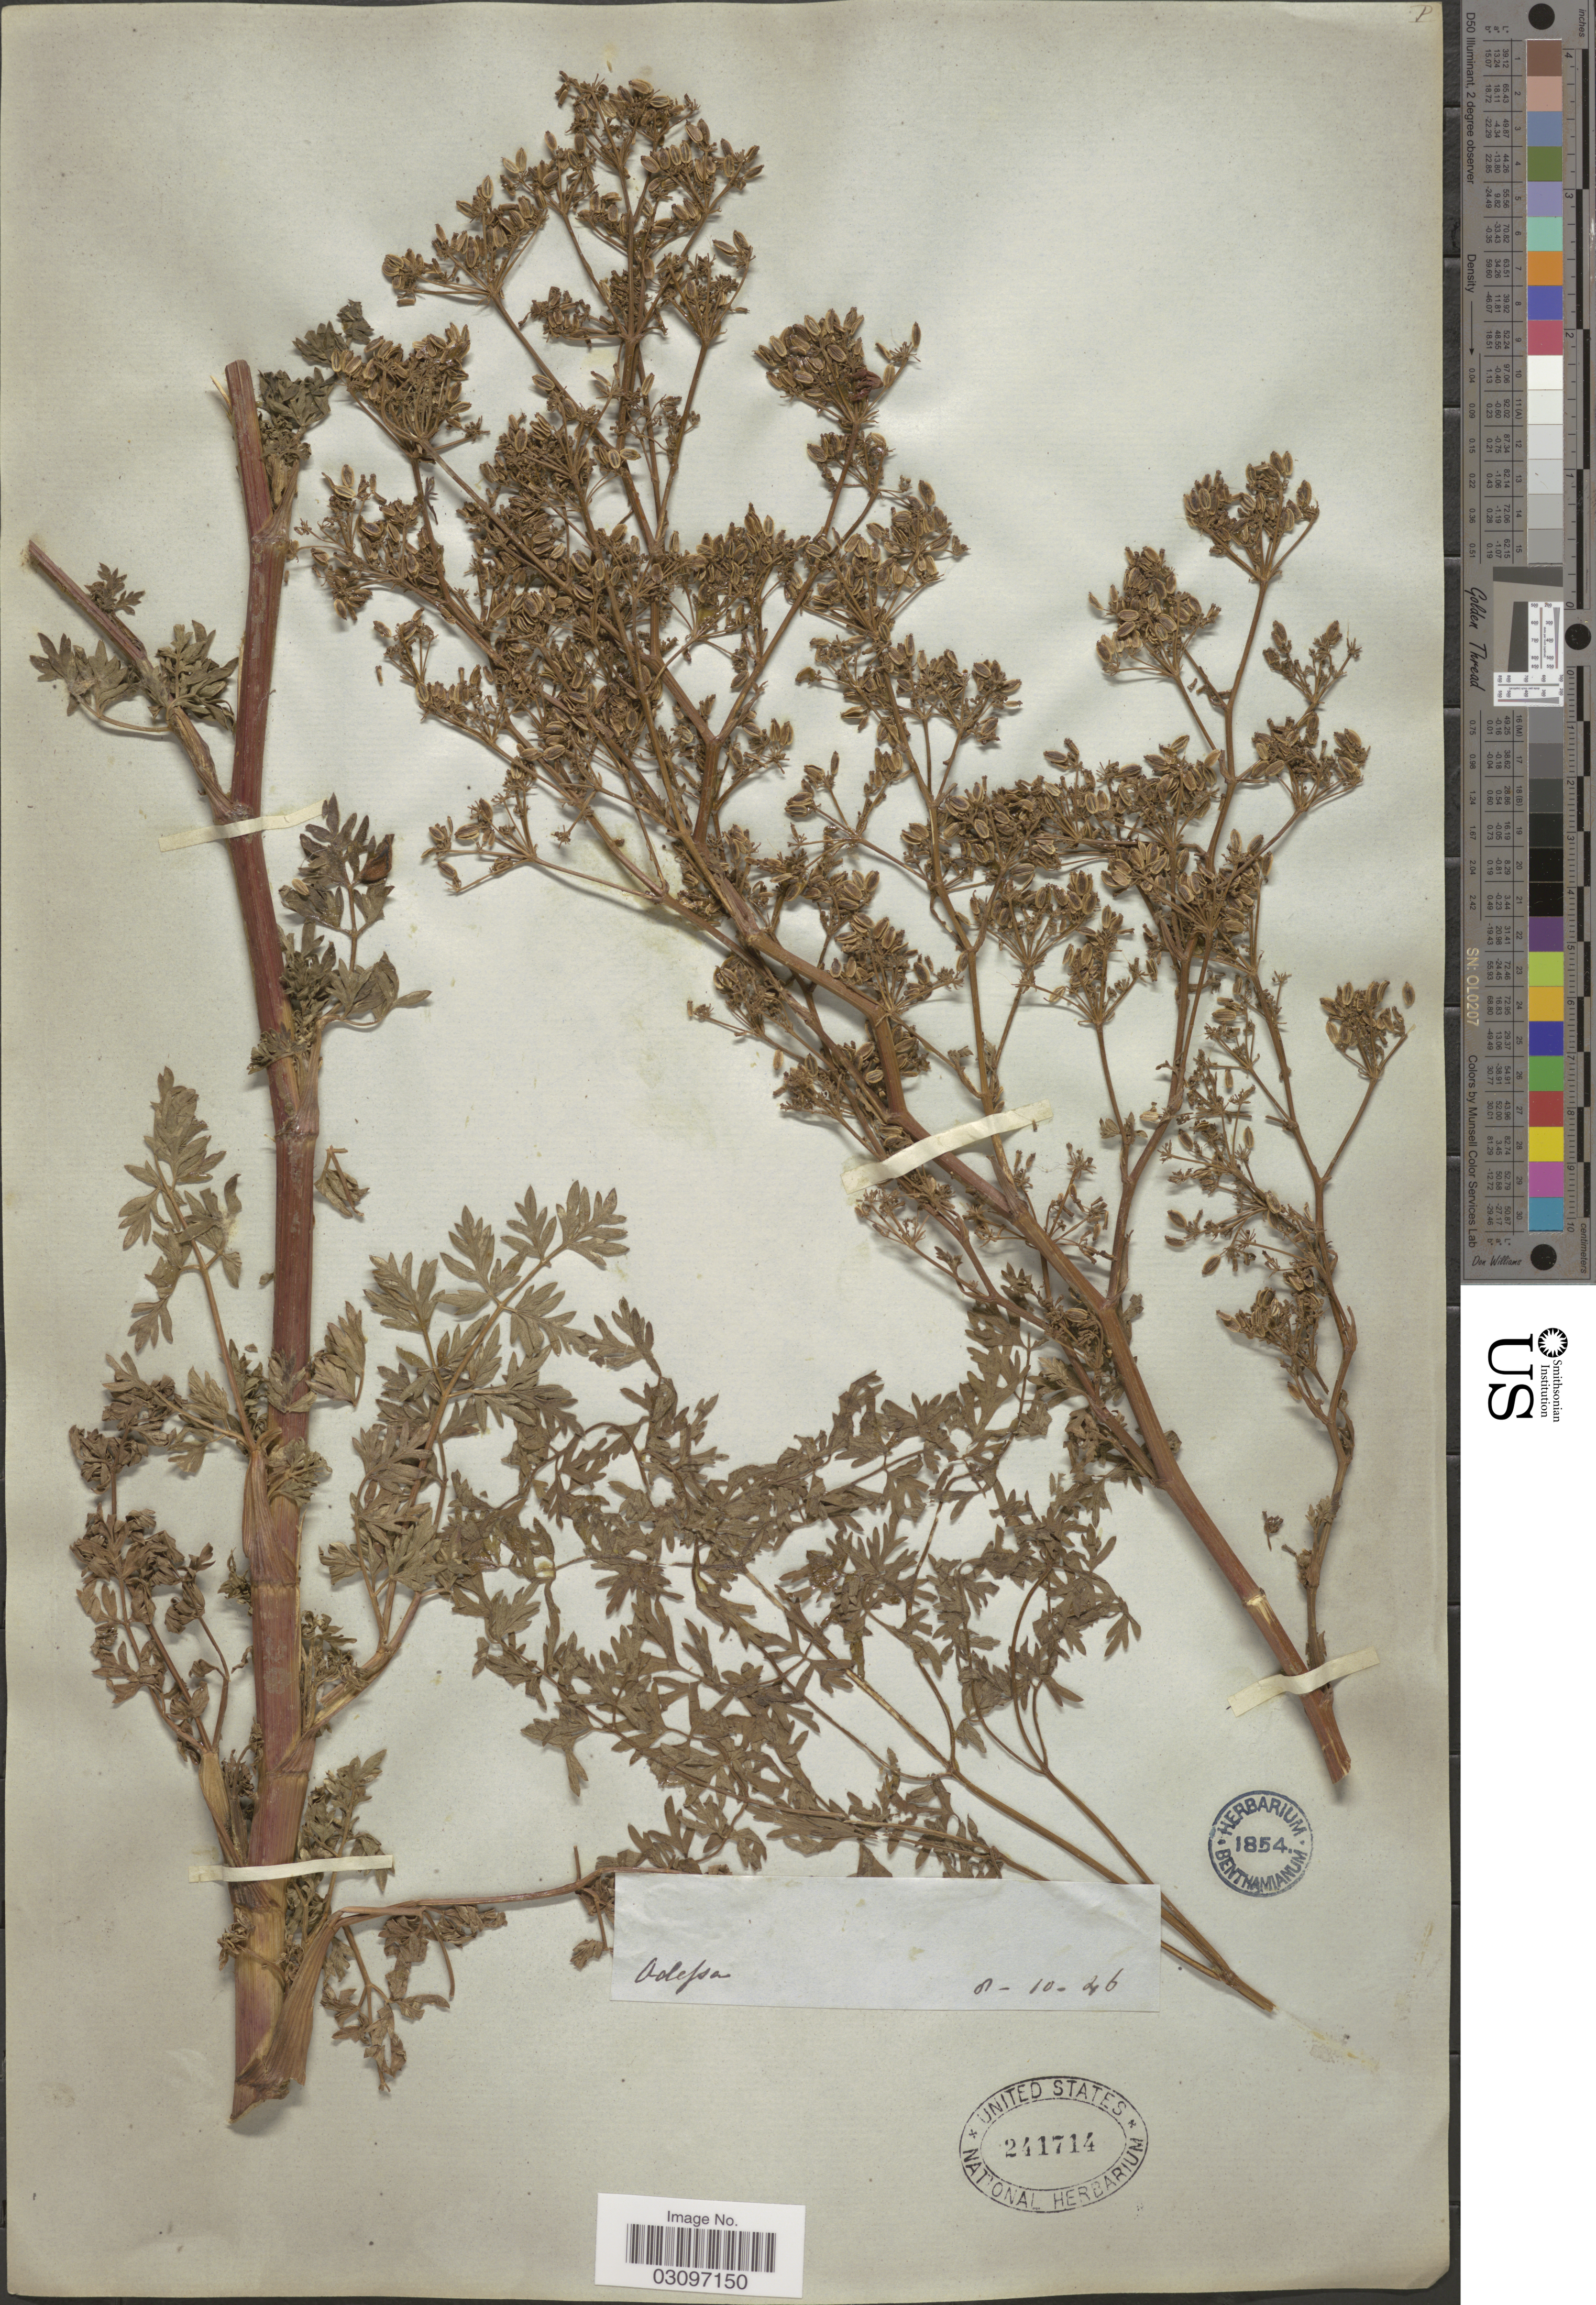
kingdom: Plantae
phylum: Tracheophyta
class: Magnoliopsida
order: Apiales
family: Apiaceae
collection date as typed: Transcribed d/m/y: 8/10/46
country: Ukraine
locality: Odessa.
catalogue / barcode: US 241714